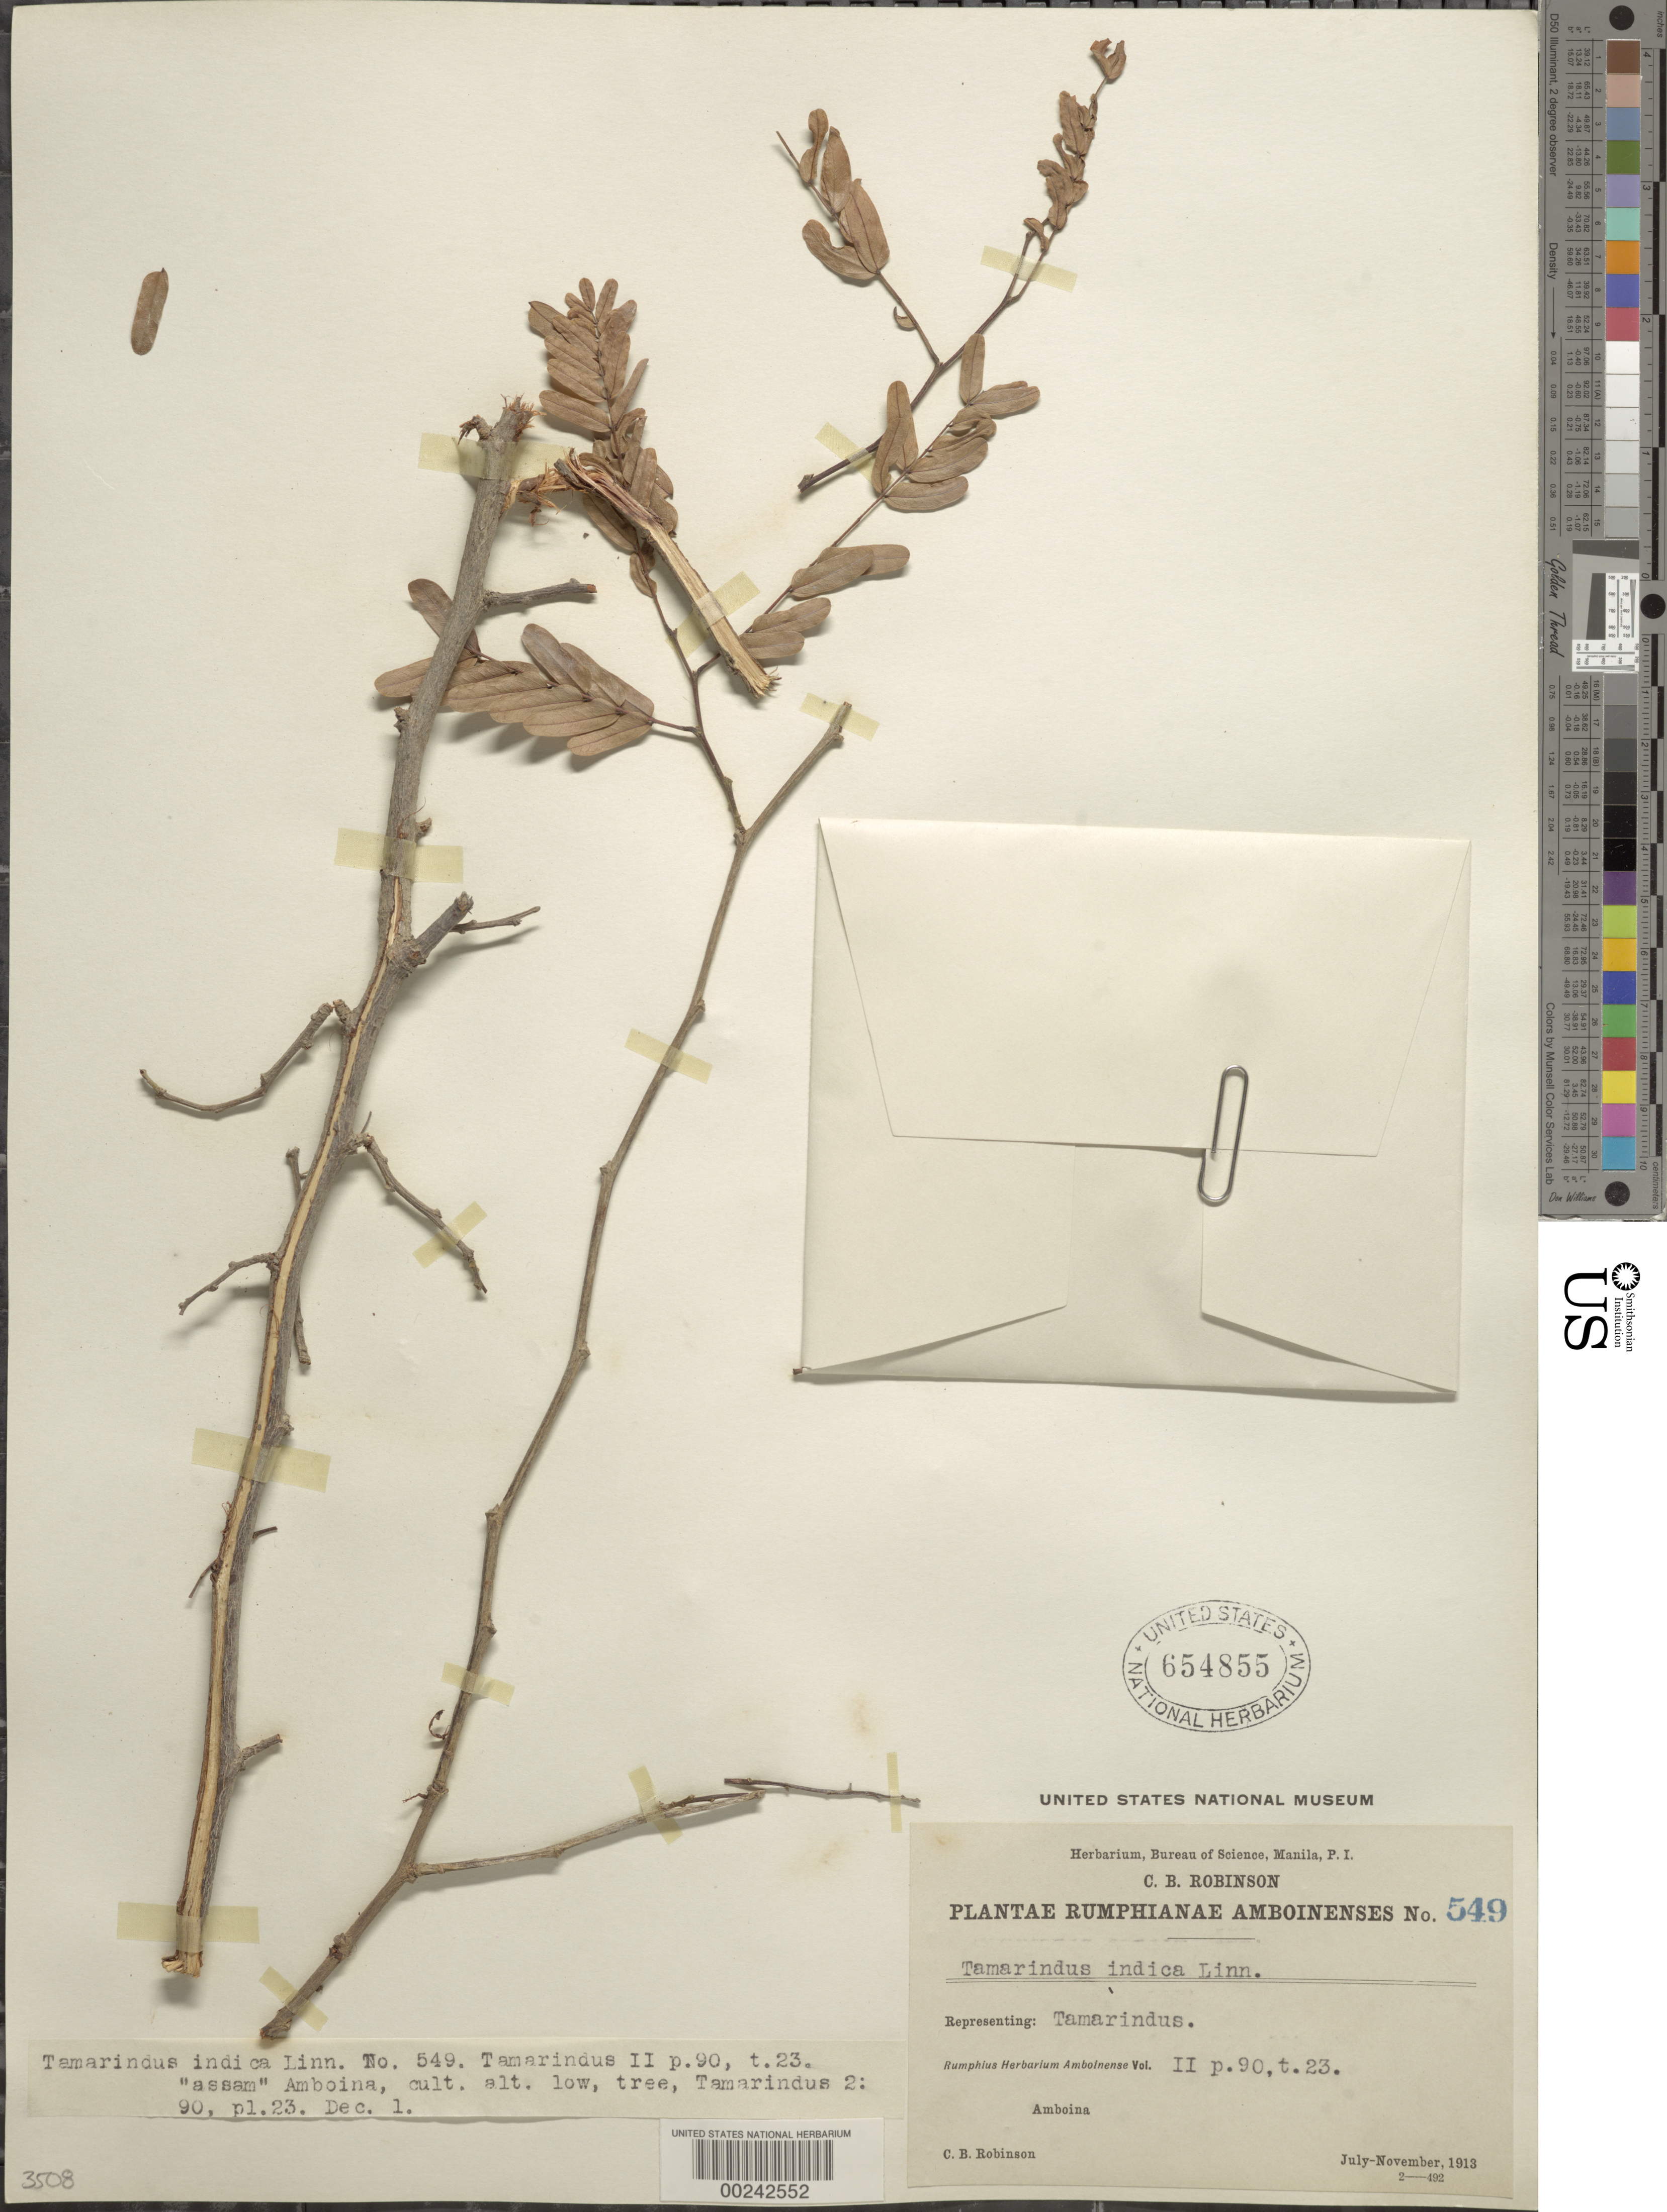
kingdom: Plantae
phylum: Tracheophyta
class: Magnoliopsida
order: Fabales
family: Fabaceae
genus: Tamarindus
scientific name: Tamarindus indica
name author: L.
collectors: C. Robinson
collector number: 549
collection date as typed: Jul 1913 to -- Nov 1913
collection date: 1913-07/1913-11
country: Indonesia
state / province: Maluku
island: Amboina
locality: Amboina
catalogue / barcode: US 654855